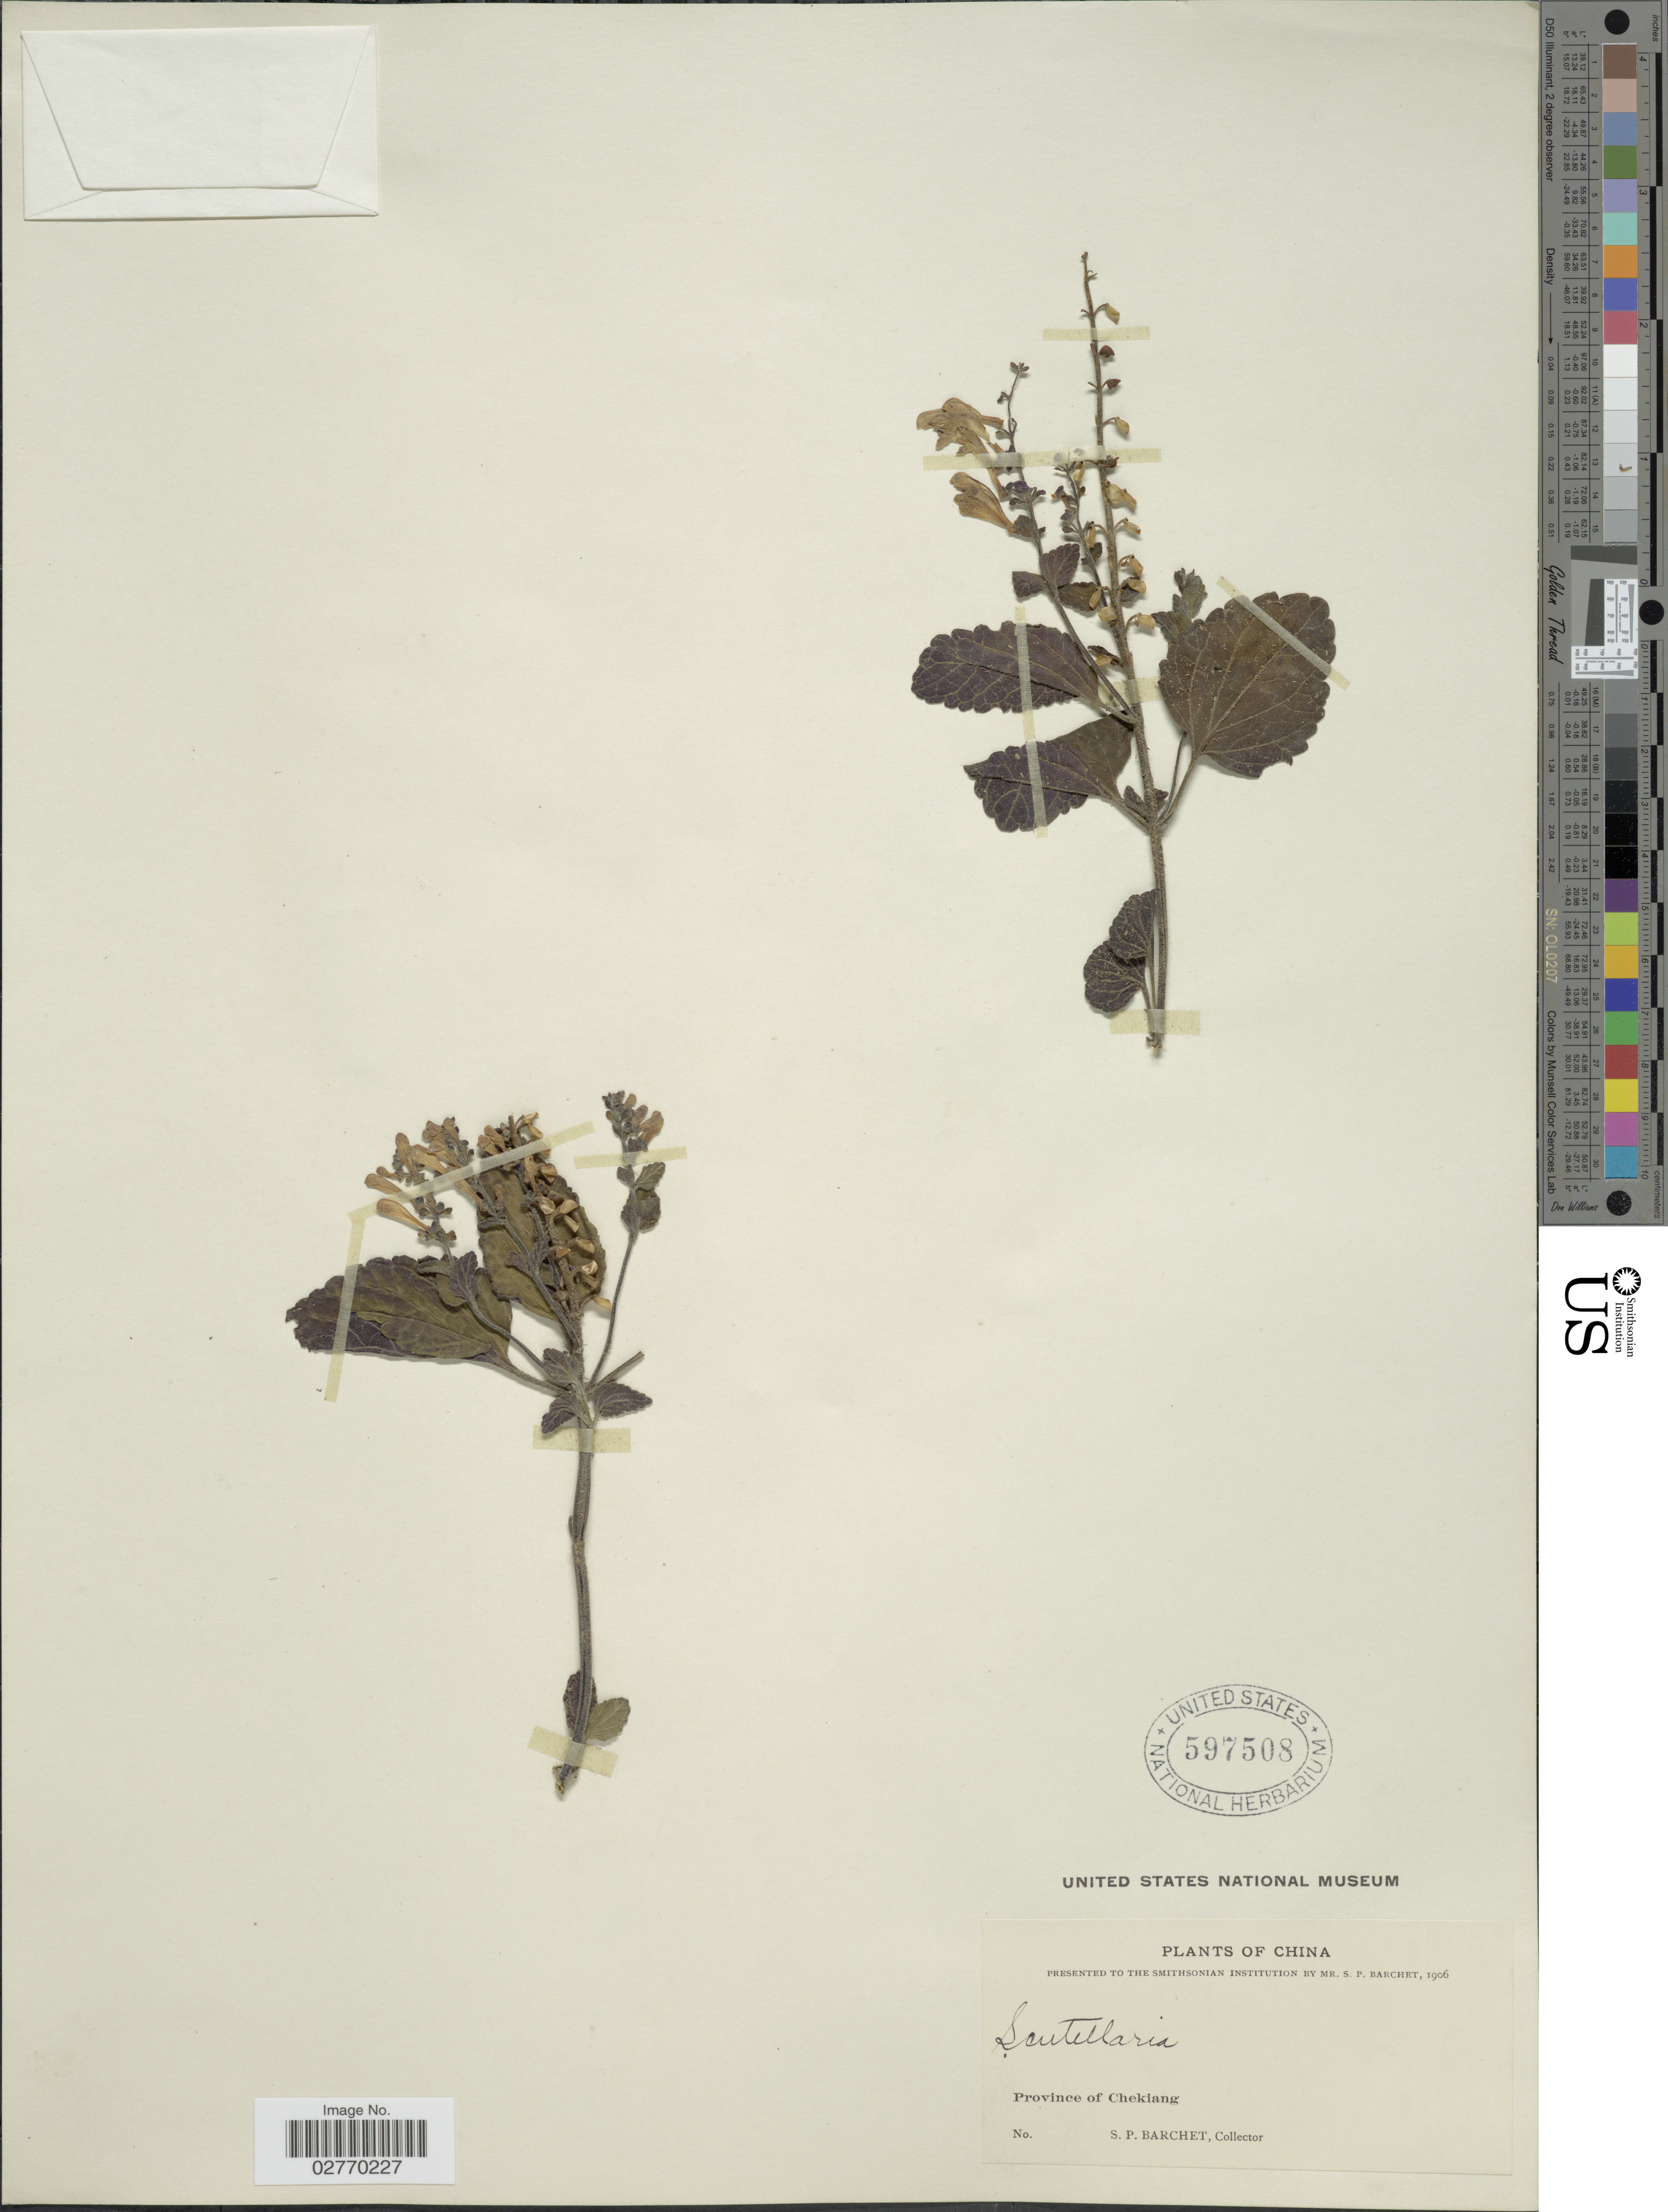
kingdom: Plantae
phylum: Tracheophyta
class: Magnoliopsida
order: Lamiales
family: Lamiaceae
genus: Scutellaria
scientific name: Scutellaria sp.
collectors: S. P. Barchet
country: China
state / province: Zhejiang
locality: Province of Chekiang.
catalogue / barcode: US 597508